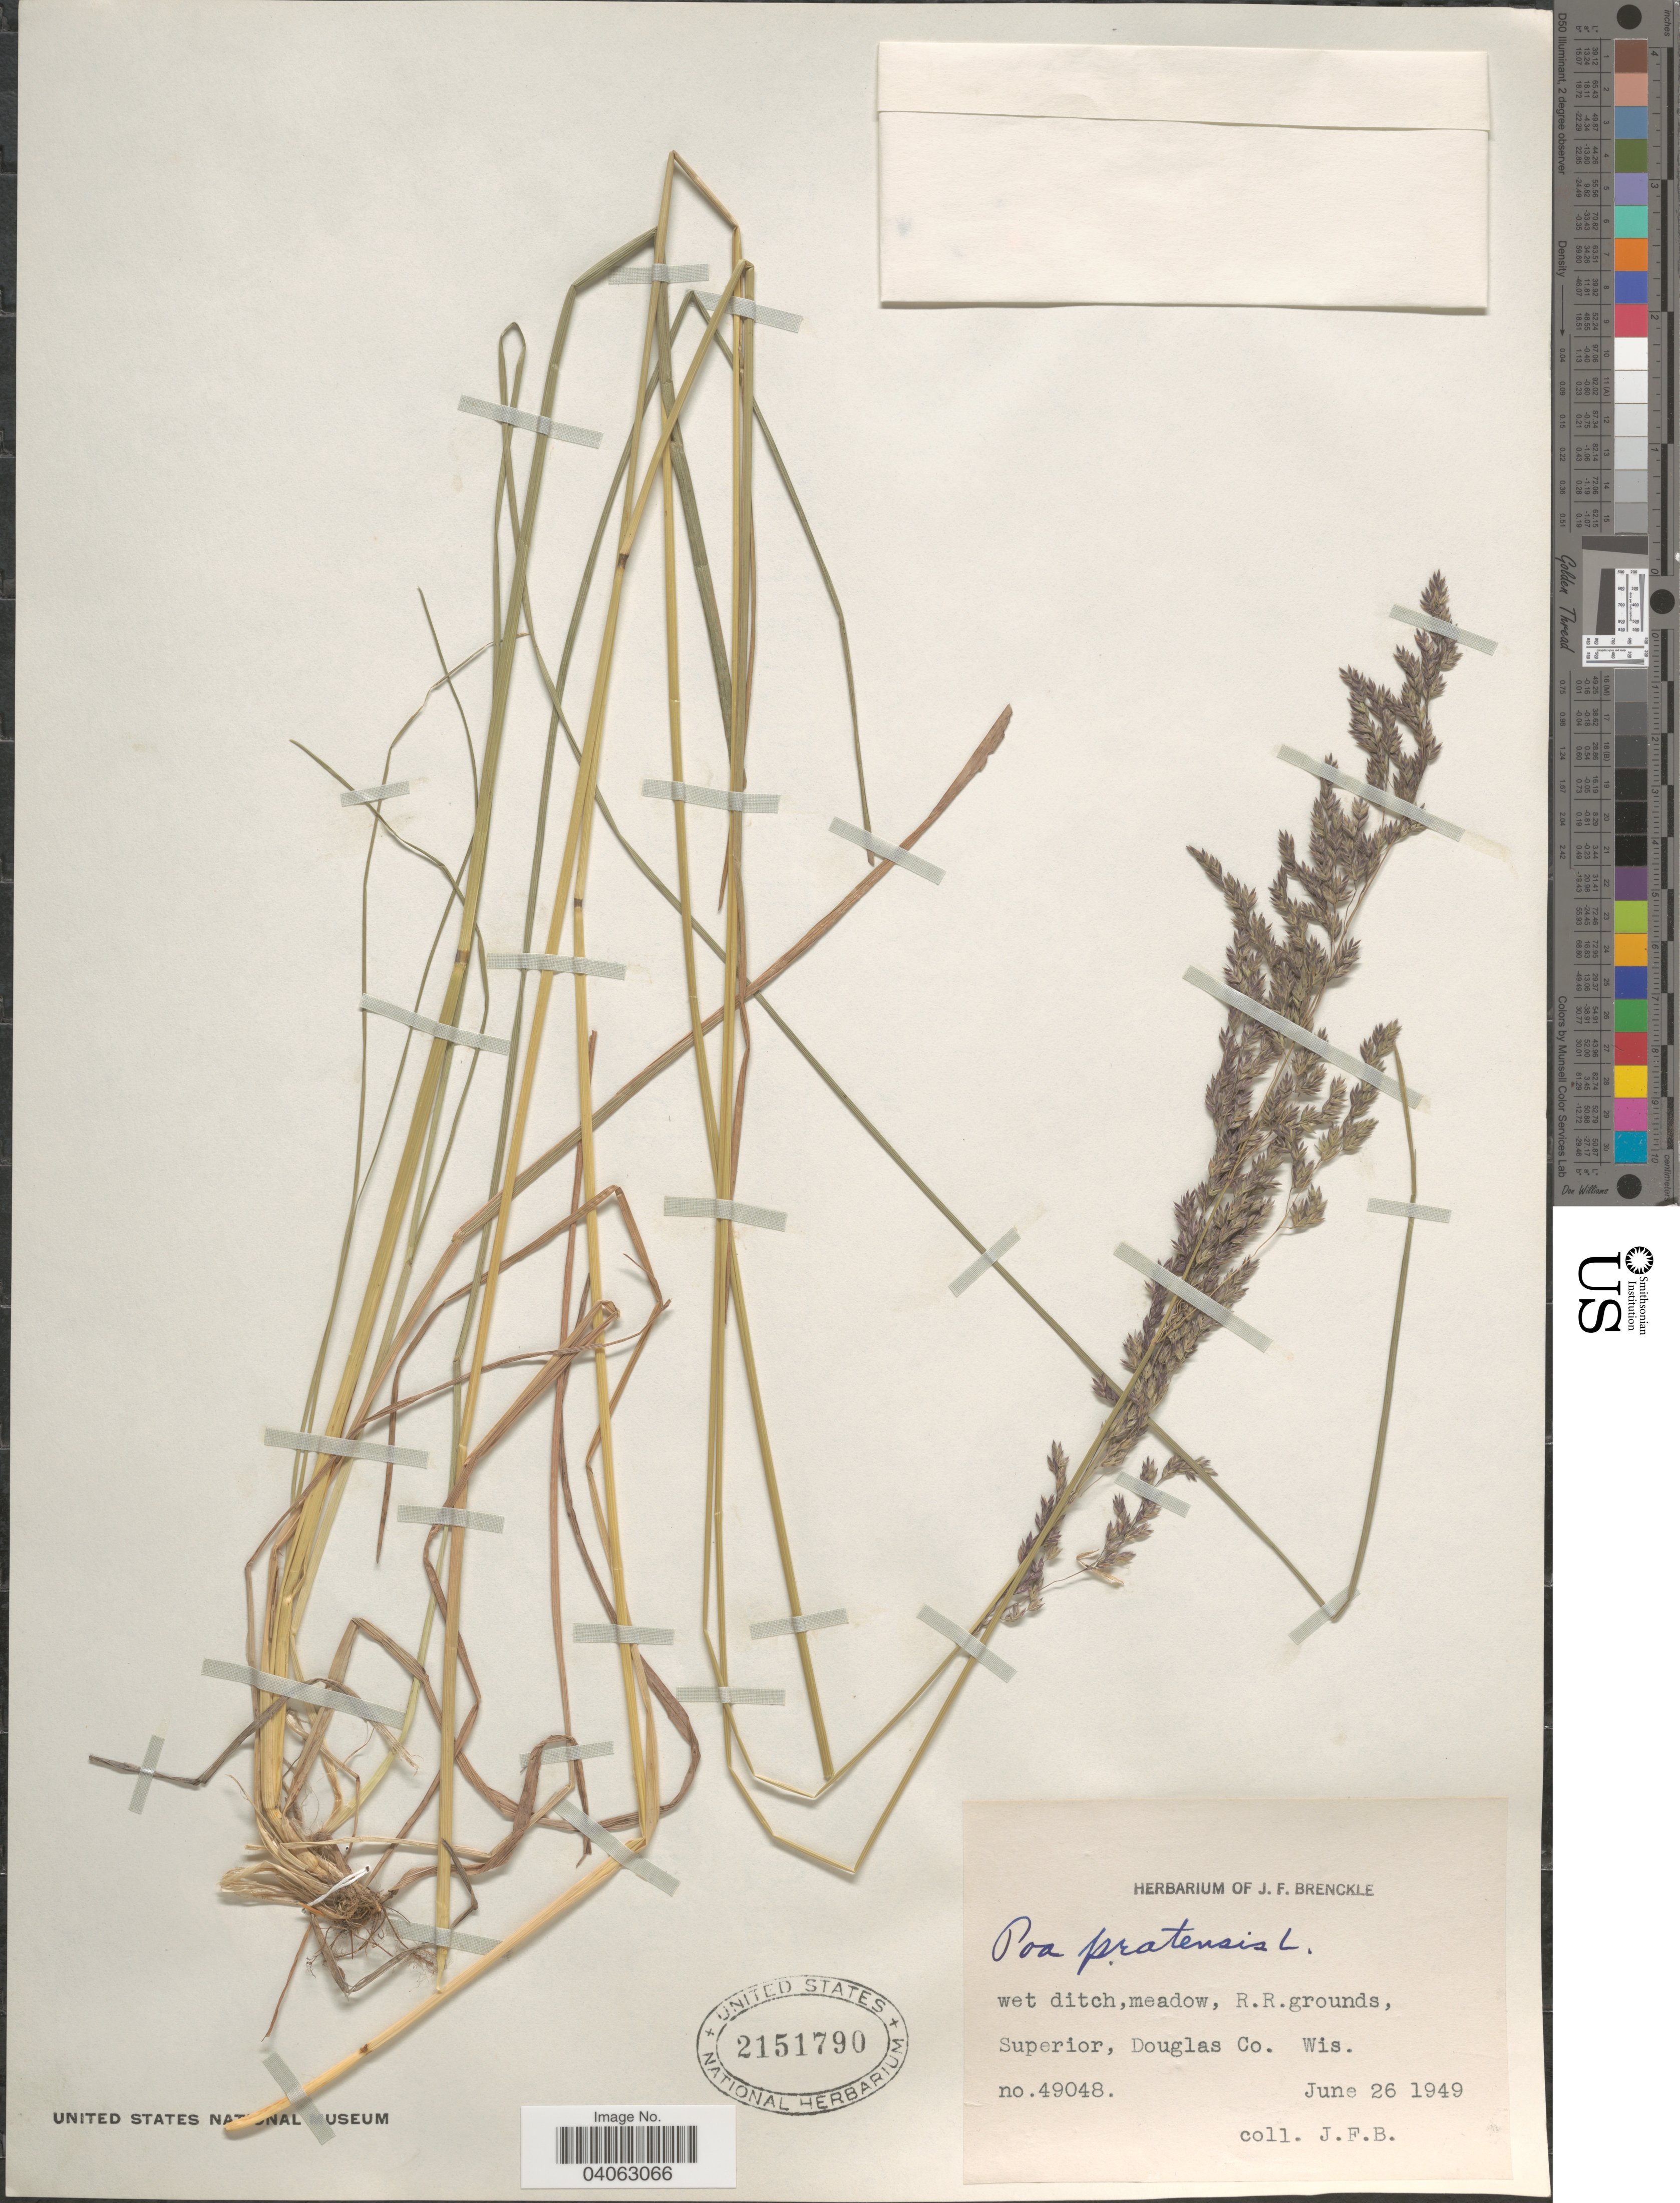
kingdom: Plantae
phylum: Tracheophyta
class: Liliopsida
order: Poales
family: Poaceae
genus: Poa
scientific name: Poa pratensis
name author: L.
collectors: J. Brenckle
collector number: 49048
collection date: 1949-06-26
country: United States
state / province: Wisconsin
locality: R. R. grounds, Superior, Douglas Co.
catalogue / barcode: US 2151790